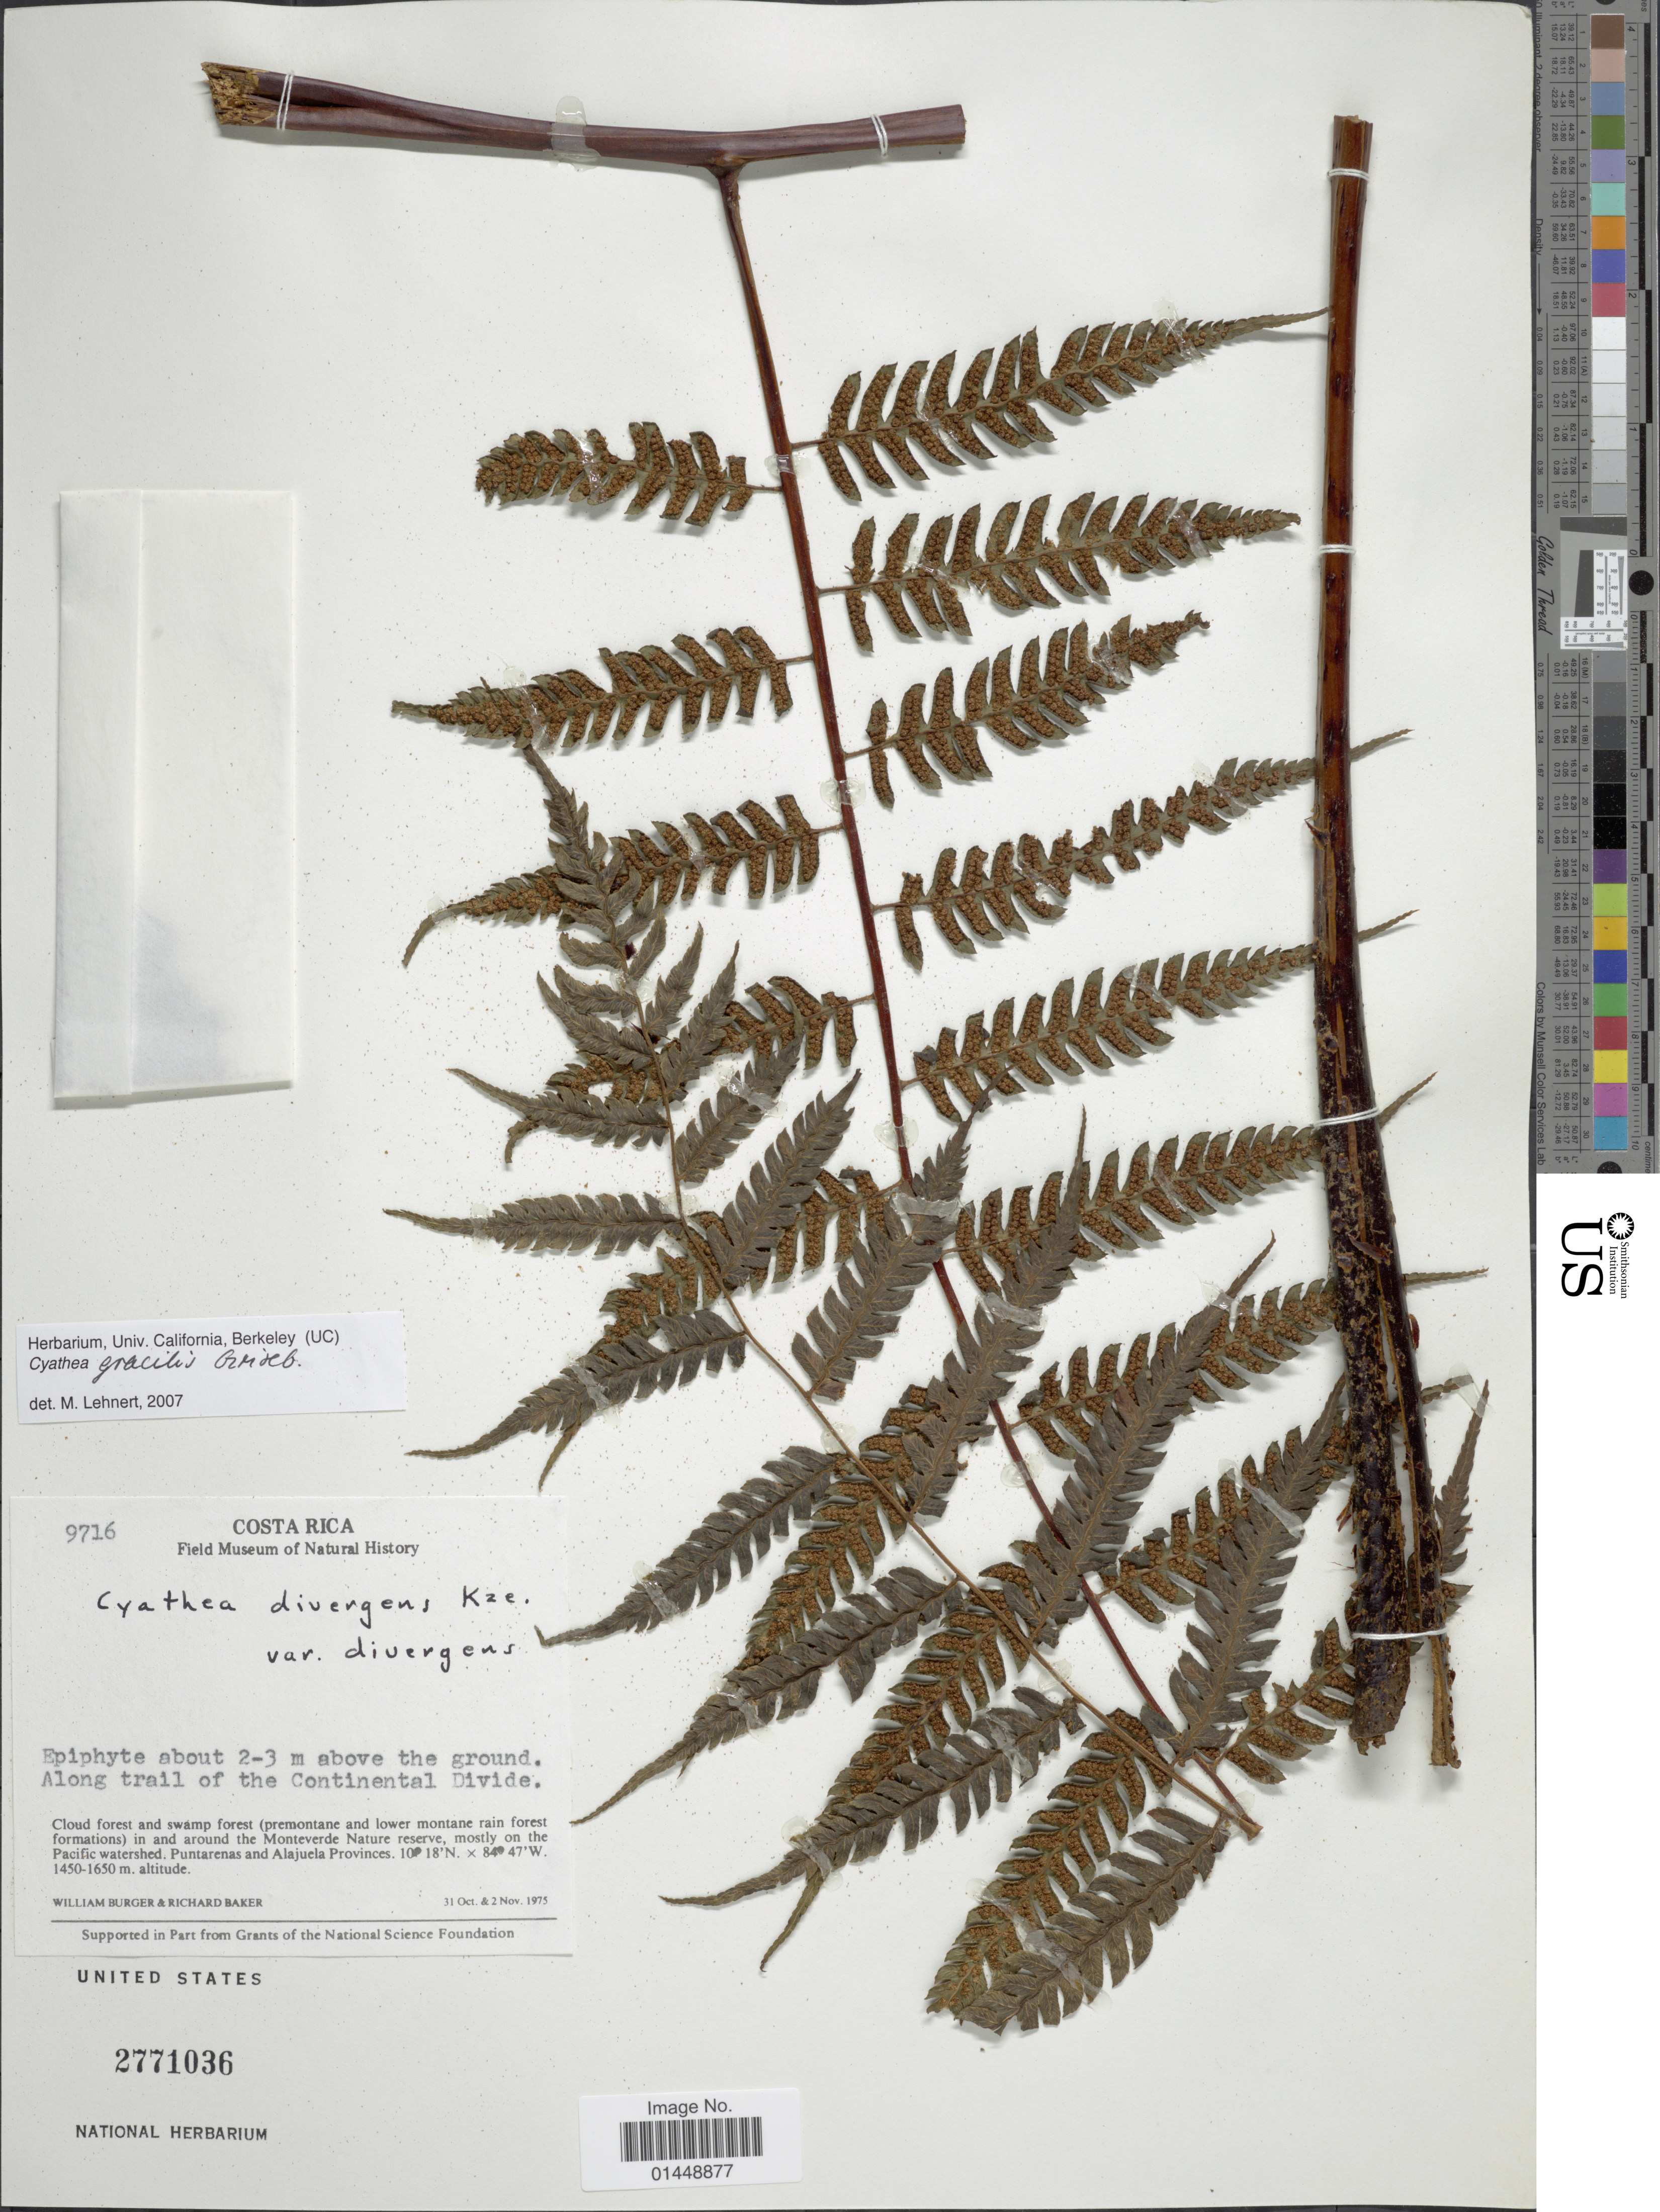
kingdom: Plantae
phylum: Tracheophyta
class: Polypodiopsida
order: Cyatheales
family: Cyatheaceae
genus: Cyathea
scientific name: Cyathea gracilis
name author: Gris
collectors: W. Burger & R. A. Baker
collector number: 9716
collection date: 1975-10-31/1975-11-02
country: Costa Rica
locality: Along trail of the Continental Divide. Cloud forest and swamp forest (premontane and lower montane rain forest formations) in and around the Monteverde Nature reserve, mostly on the Pacific watershed. Puntarenas and Alajuela Provinces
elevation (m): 1450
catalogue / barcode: US 2771036